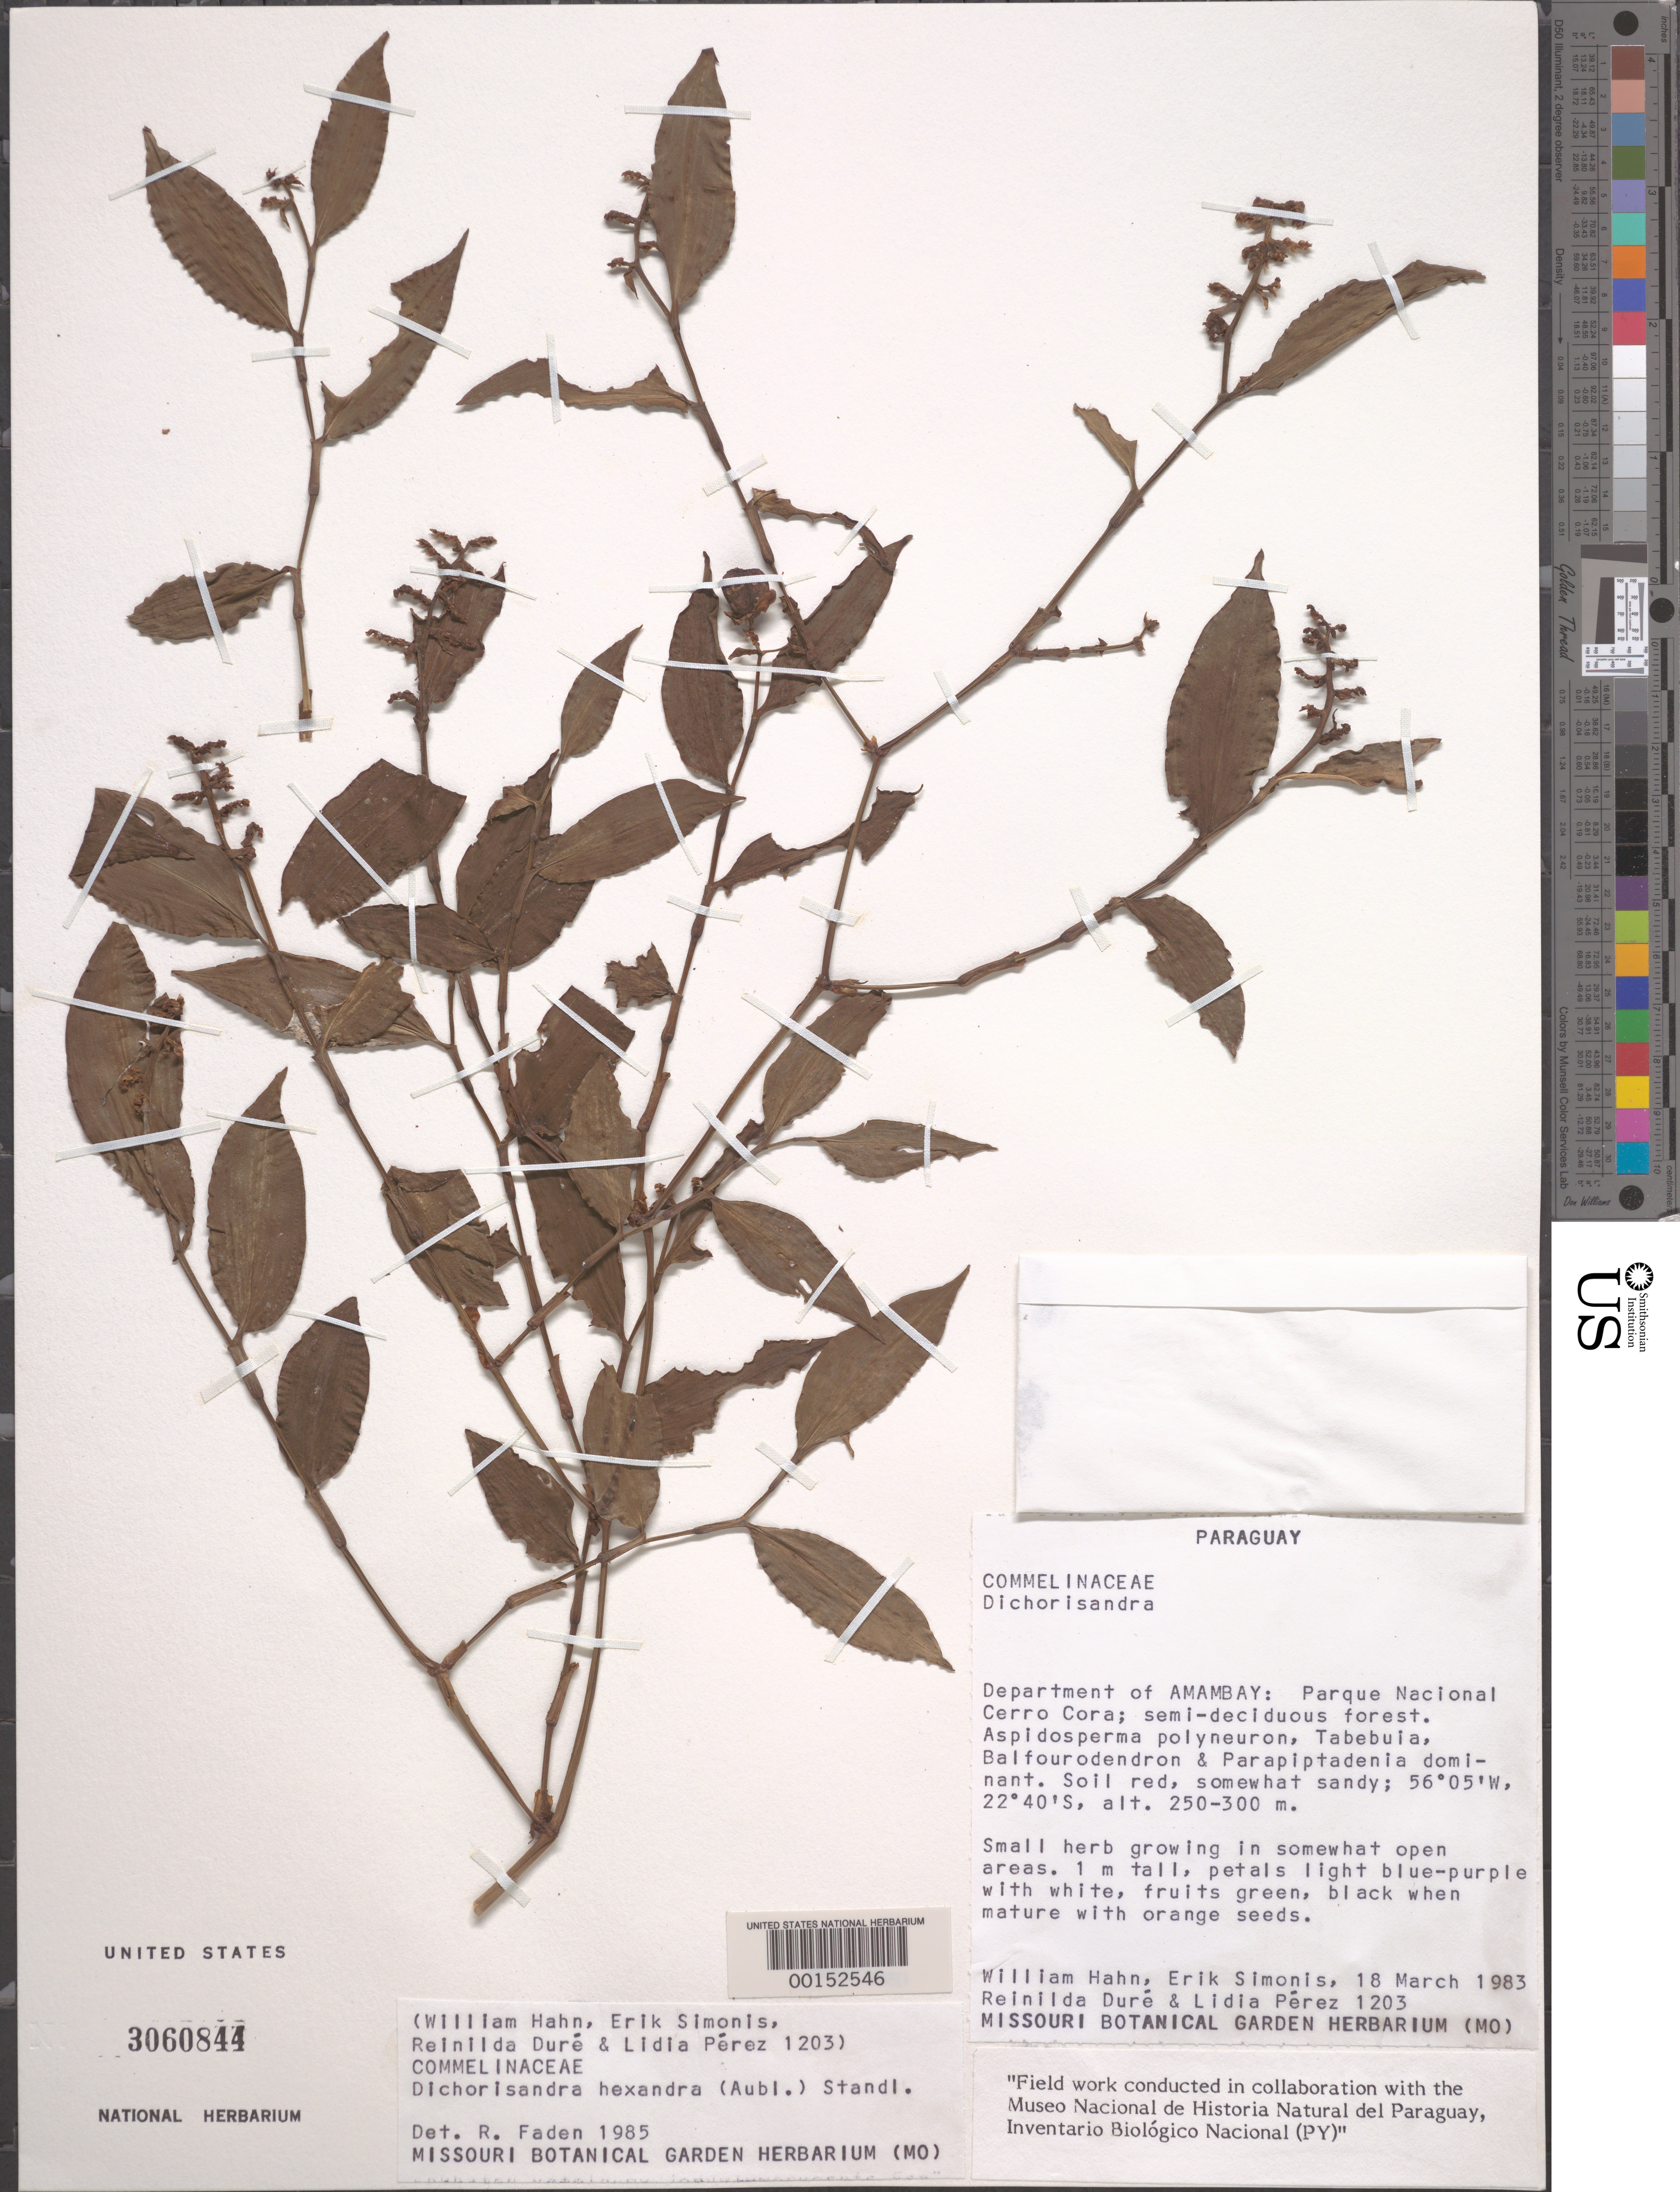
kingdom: Plantae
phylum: Tracheophyta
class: Liliopsida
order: Commelinales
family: Commelinaceae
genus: Dichorisandra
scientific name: Dichorisandra hexandra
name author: (Aubl.) Standl.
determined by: Faden, Robert B., (US), Smithsonian Institution - National Museum of Natural History (UNITED STATES)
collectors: W. Hahn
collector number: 1203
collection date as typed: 18 Mar 1983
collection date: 1983-03-18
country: Paraguay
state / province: Amambay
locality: Parque nacional cerro cora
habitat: Red, sandy soil in semi-deciduous forest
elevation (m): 250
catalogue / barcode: US 3060844